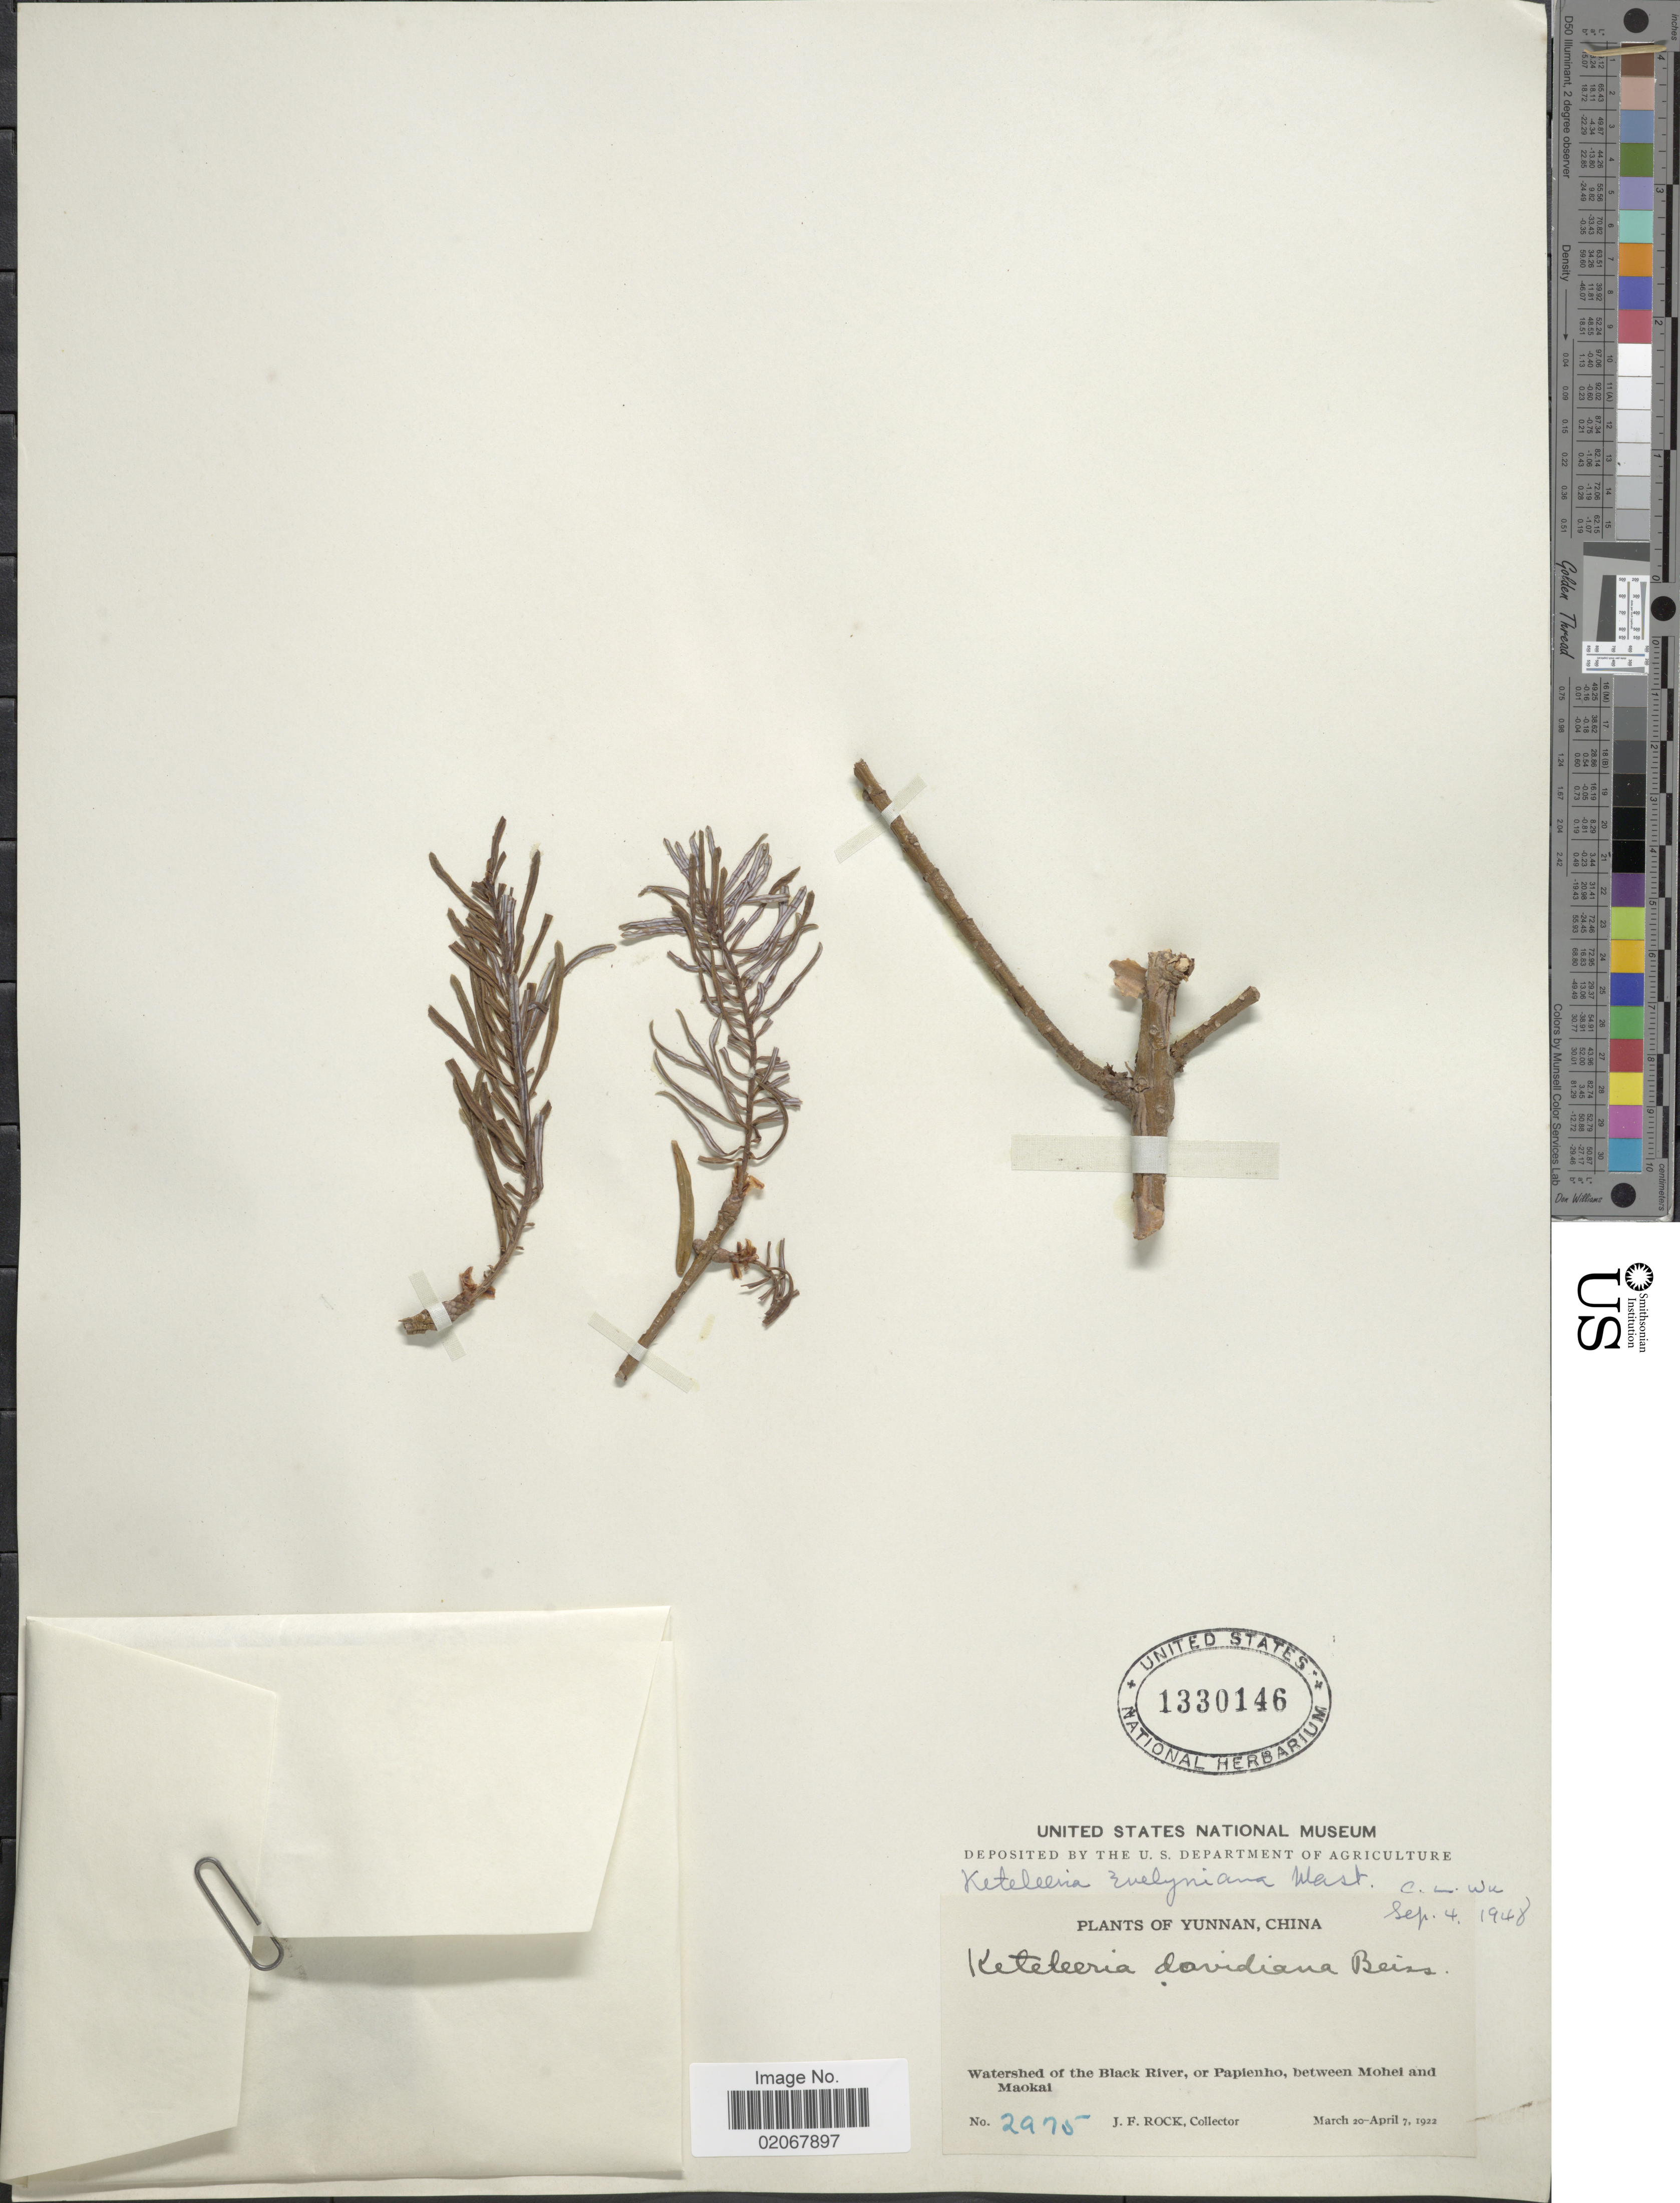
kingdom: Plantae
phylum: Tracheophyta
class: Pinopsida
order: Pinales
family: Pinaceae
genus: Keteleeria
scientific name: Keteleeria evelyniana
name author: Mast.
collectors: J. Rock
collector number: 2975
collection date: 1922-03-20/1922-04-07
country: China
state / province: Yunnan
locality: Watershed of the Black River, Or Papienho, between Mohei and Maokai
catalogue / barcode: US 1330146